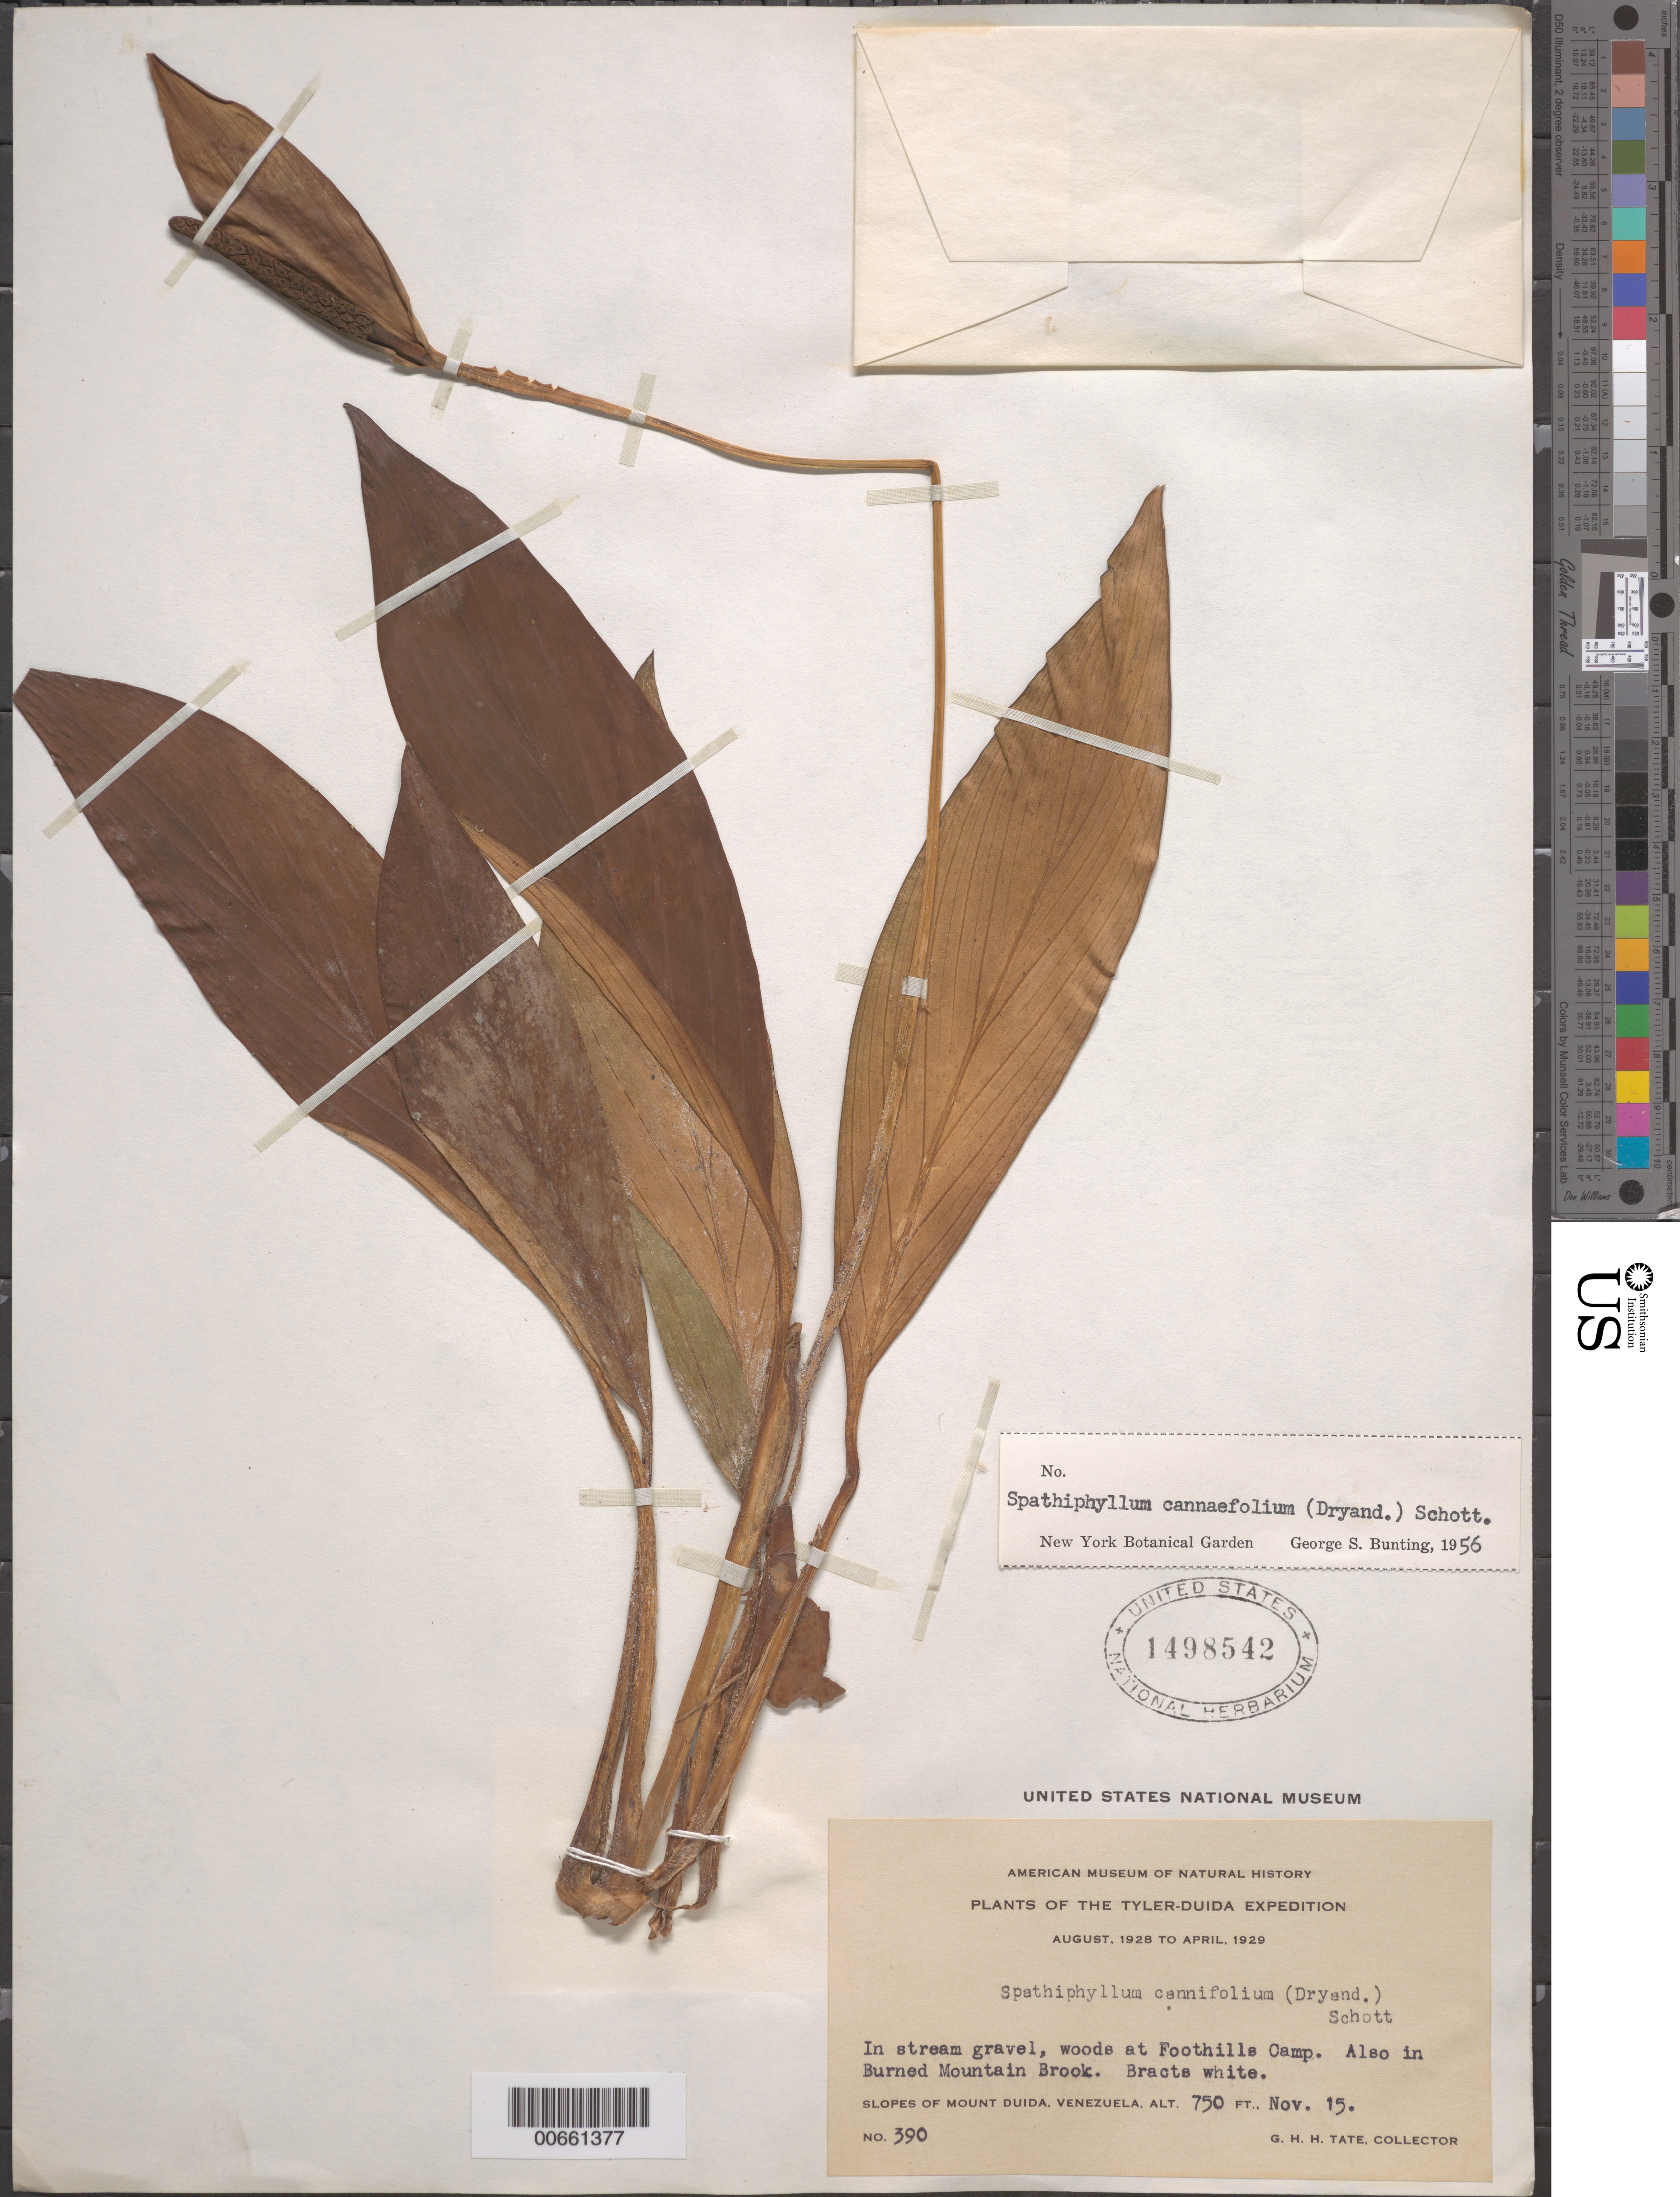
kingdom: Plantae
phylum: Tracheophyta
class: Liliopsida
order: Alismatales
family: Araceae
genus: Spathiphyllum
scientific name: Spathiphyllum cannifolium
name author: (Dryand. ex Sims) Schott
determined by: Bunting, G. S.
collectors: G. H. H.Tate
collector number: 390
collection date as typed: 15-Nov-28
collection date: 1928-11-15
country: Venezuela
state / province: Amazonas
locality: Mount Duida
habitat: In stream gravel, woods at Foothills Camp. Also in Burned Mountain Brook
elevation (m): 229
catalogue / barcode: US 1498542